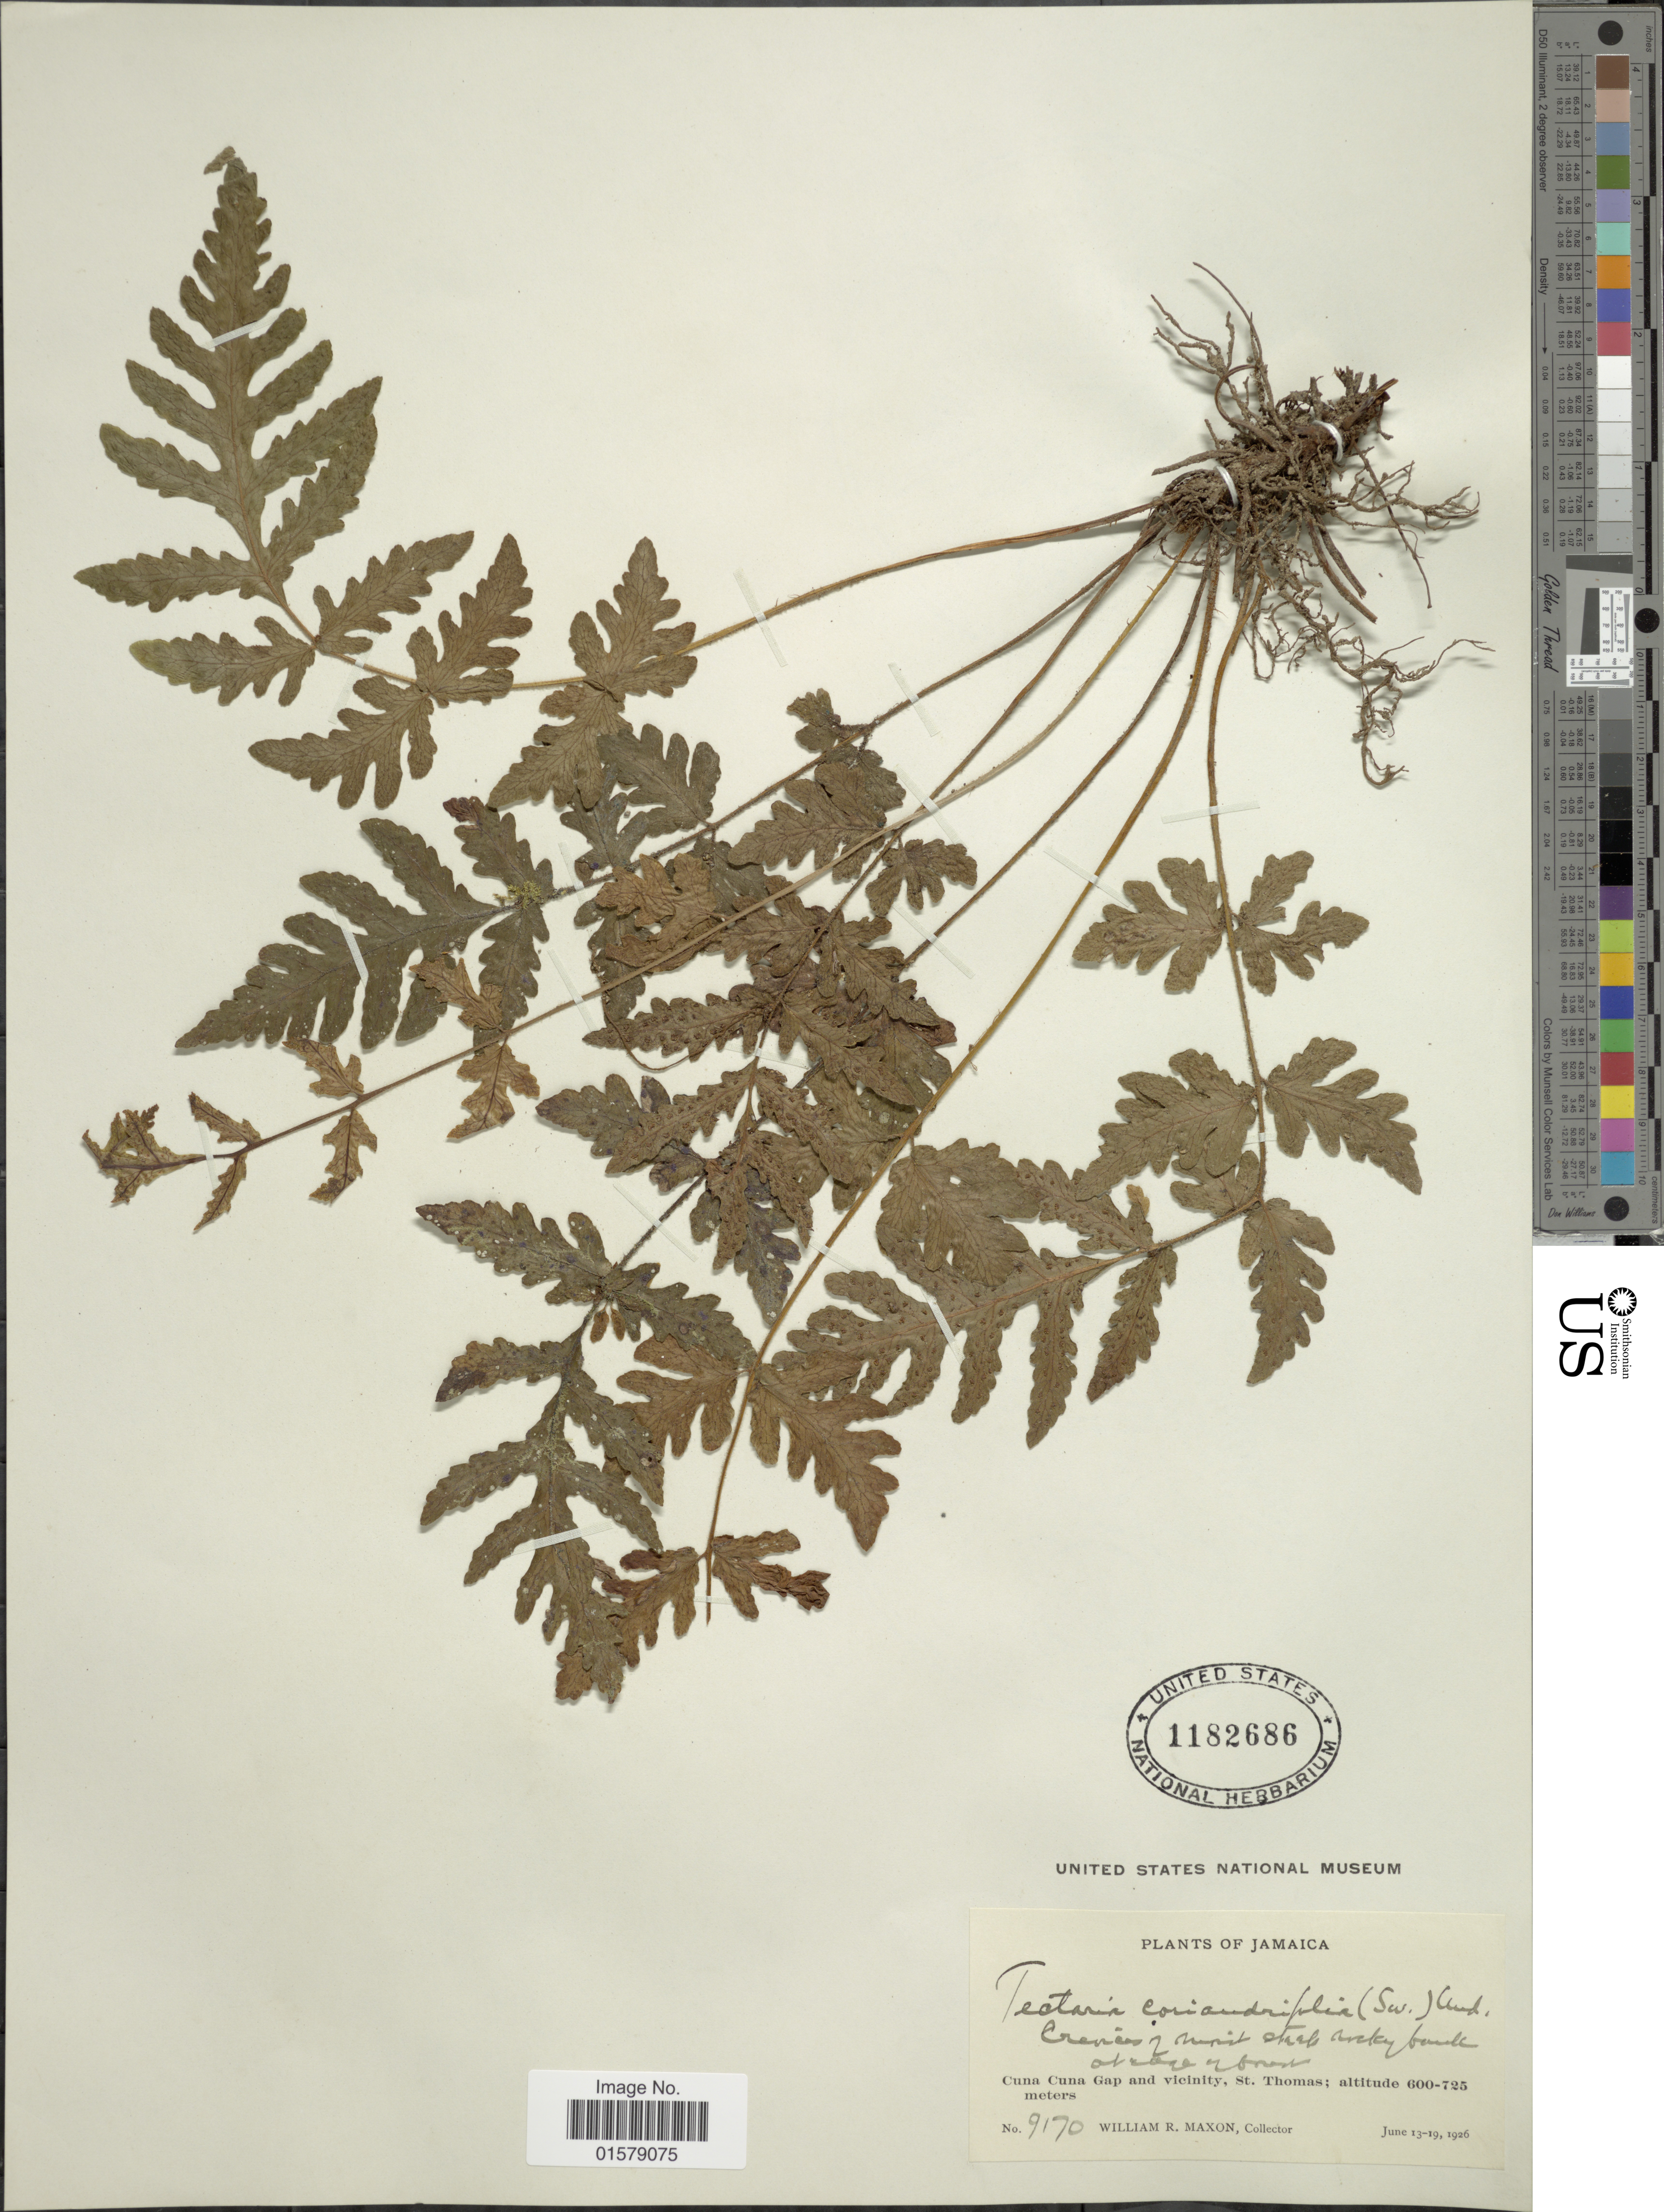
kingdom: Plantae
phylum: Tracheophyta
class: Polypodiopsida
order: Polypodiales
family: Tectariaceae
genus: Tectaria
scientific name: Tectaria coriandrifolia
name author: Underw.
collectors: W. R. Maxon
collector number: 9170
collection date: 1926-06-13/1926-06-19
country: Jamaica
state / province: Saint Thomas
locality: Cuna Cuna Gap and Vicinity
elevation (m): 600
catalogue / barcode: US 1182686